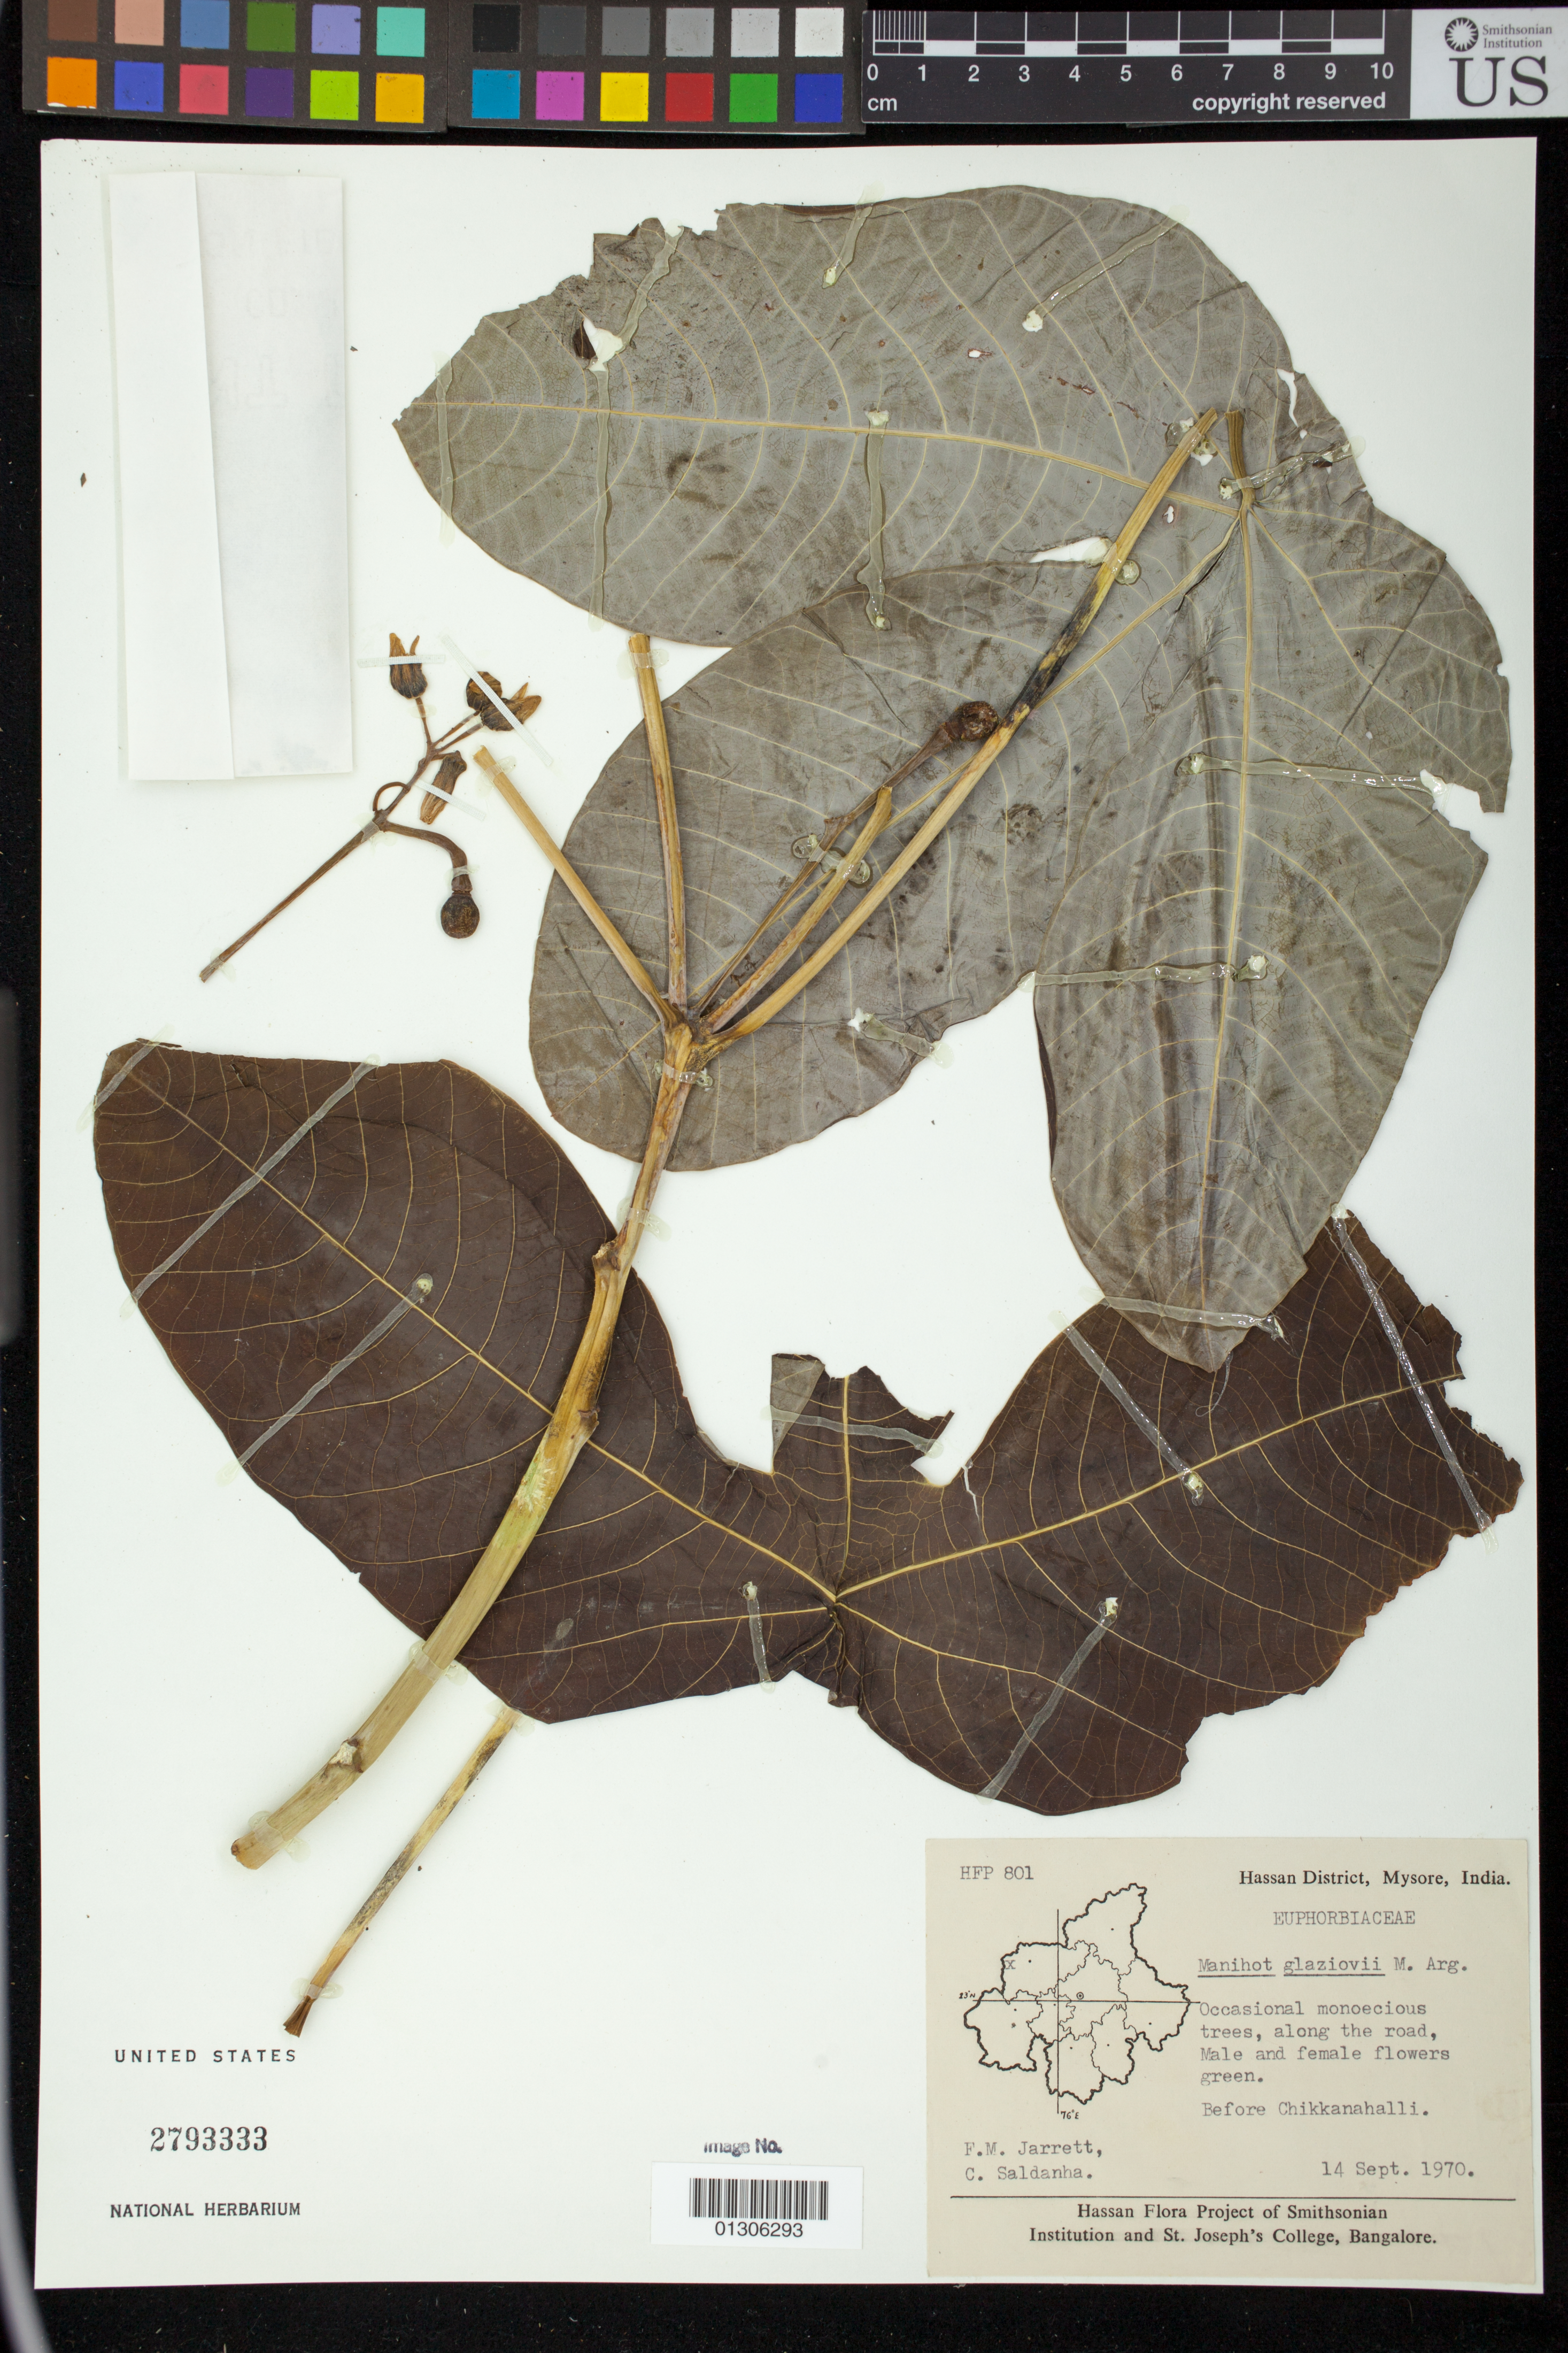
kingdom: Plantae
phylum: Tracheophyta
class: Magnoliopsida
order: Malpighiales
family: Euphorbiaceae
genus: Manihot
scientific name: Manihot glaziovii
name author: Müll. Arg.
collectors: F. M. Jarrett & C. J. Saldanha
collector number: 801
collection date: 1970-09-14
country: India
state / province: Karnataka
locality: Before Chikkanahalli.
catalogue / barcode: US 2793333